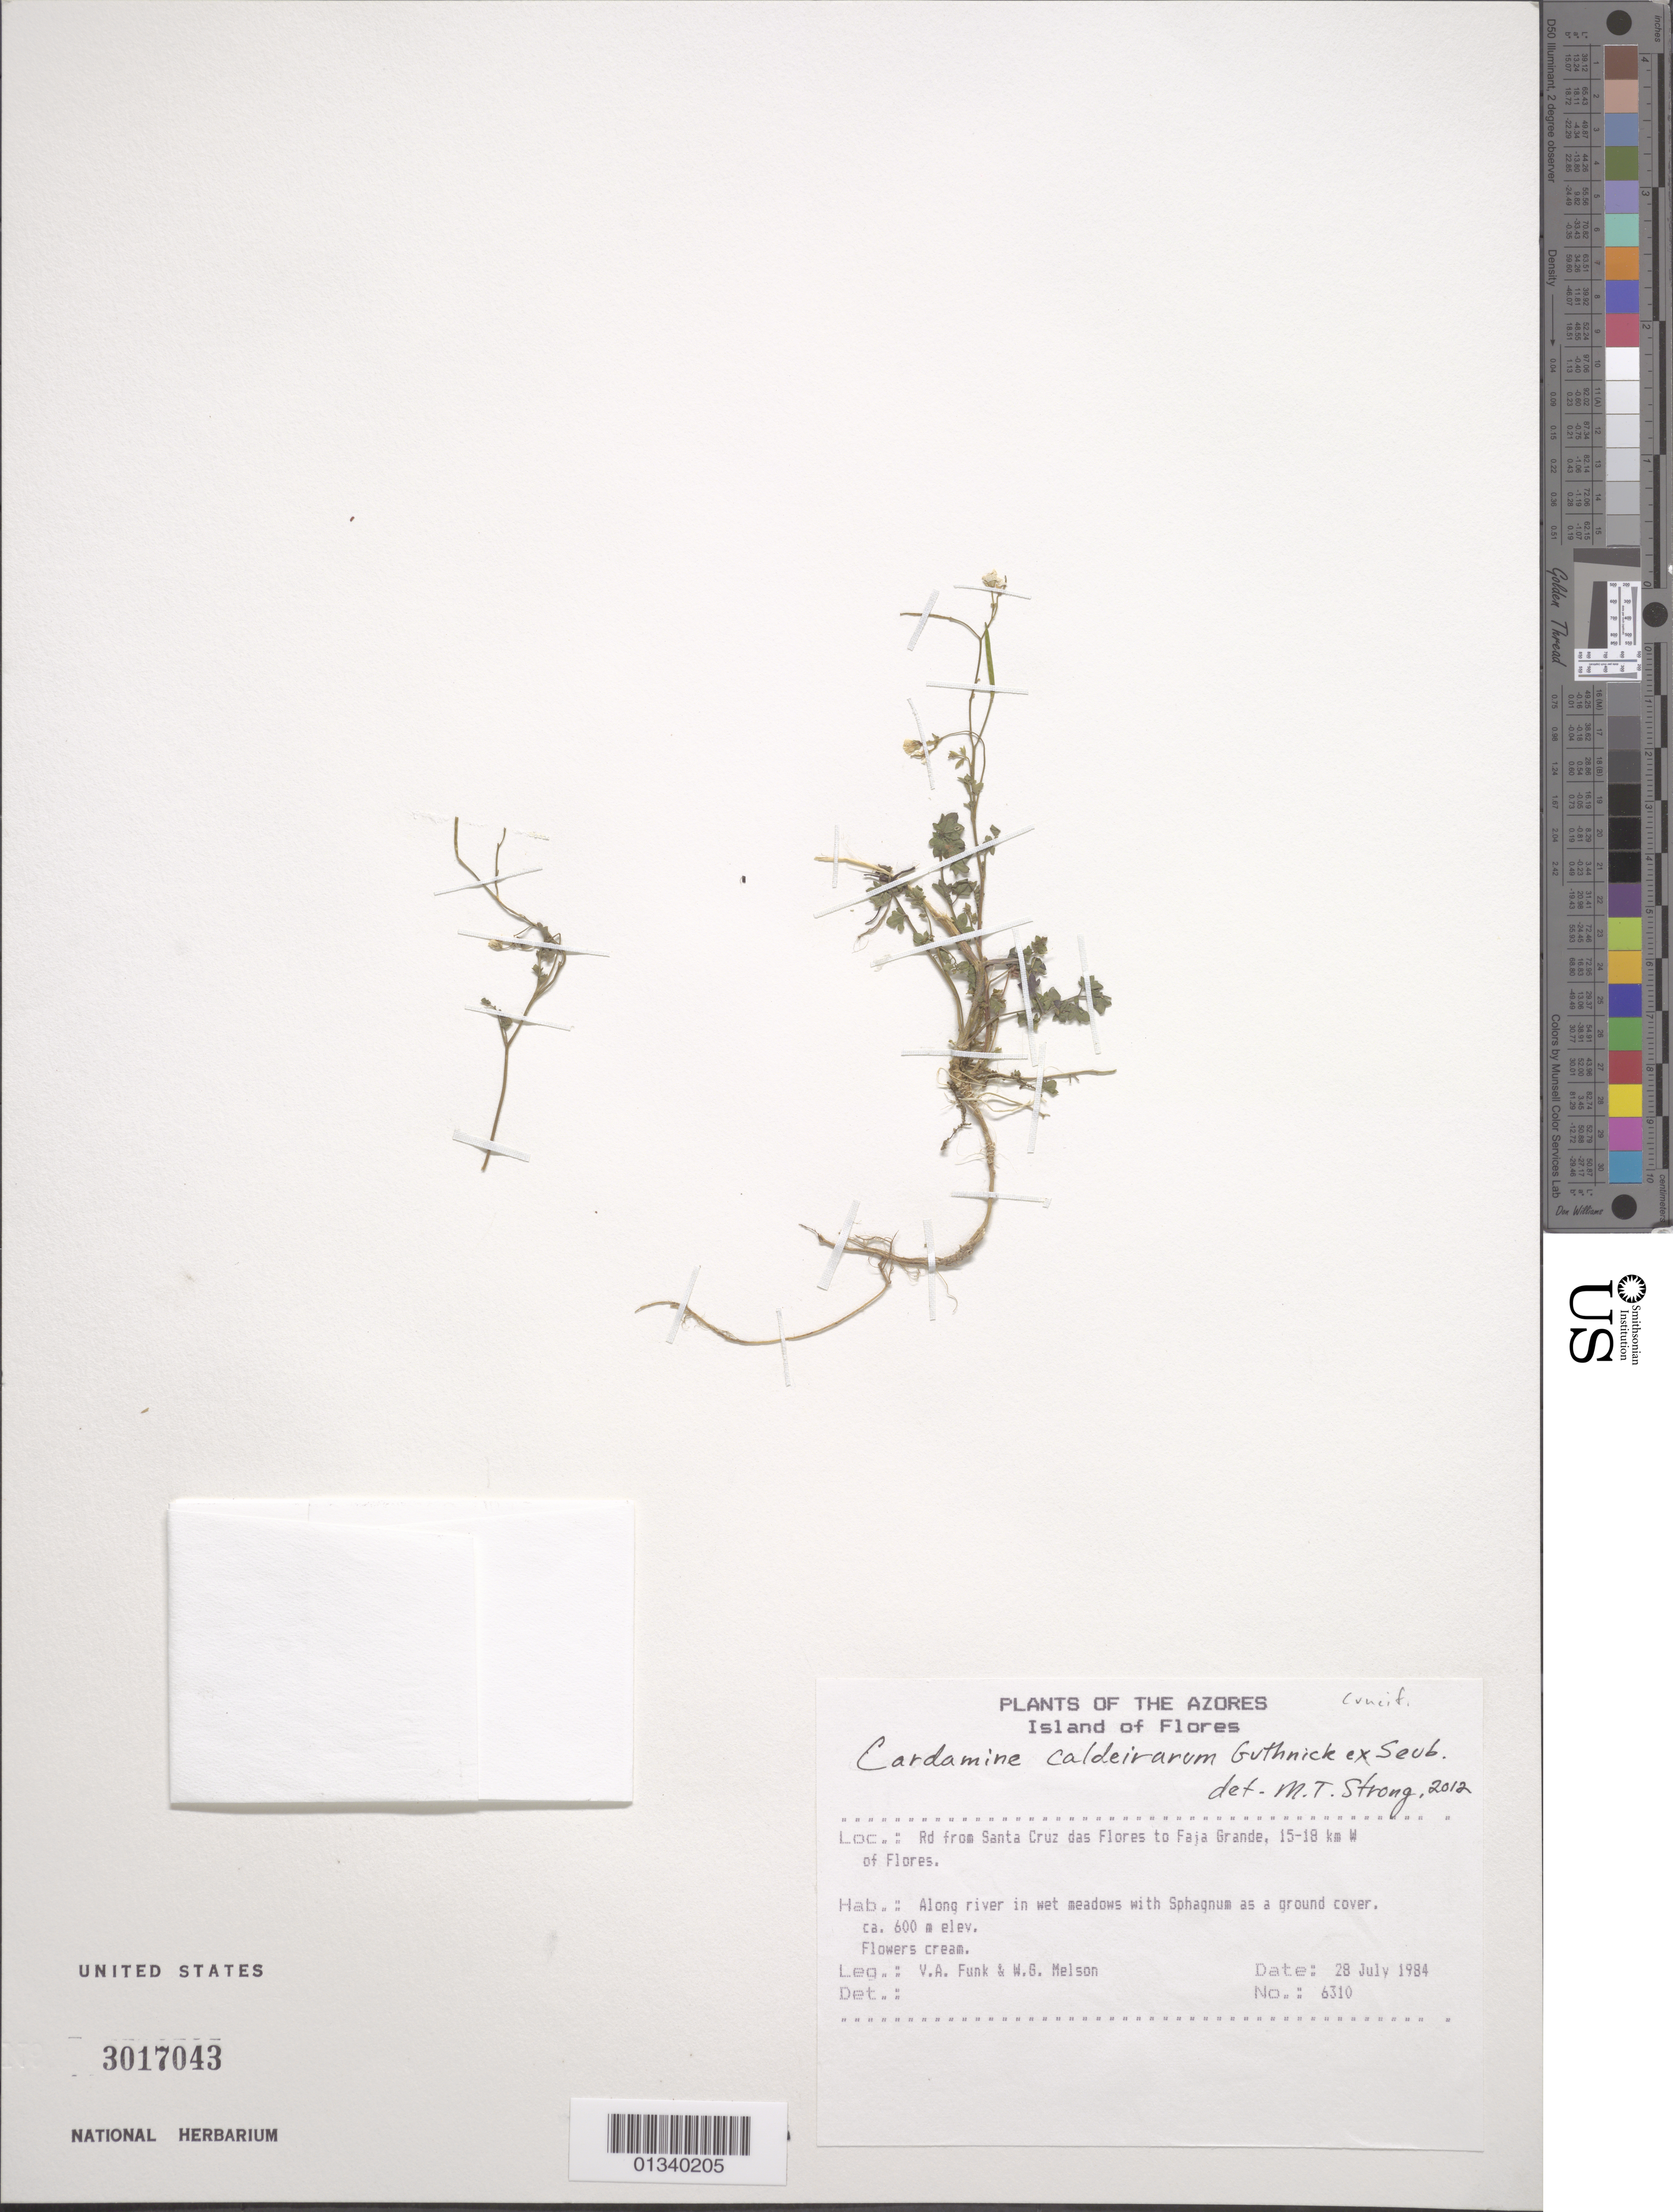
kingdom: Plantae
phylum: Tracheophyta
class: Magnoliopsida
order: Brassicales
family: Brassicaceae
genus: Cardamine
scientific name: Cardamine caldeirarum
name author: Guthnick ex Seub.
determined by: Strong, Mark T., (BOT), Smithsonian Institution - National Museum of Natural History (UNITED STATES)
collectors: V. Funk & W. Melson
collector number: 6310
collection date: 1984-07-28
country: Portugal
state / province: Azores (Aut. Reg.)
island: Flores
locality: Island of Flores, Rd from Santa Cruz das Flores to Faja Grande, 15-18 km W of Flores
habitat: Along river in wet meadows with Sphagnum as a ground cover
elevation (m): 600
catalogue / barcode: US 3017043